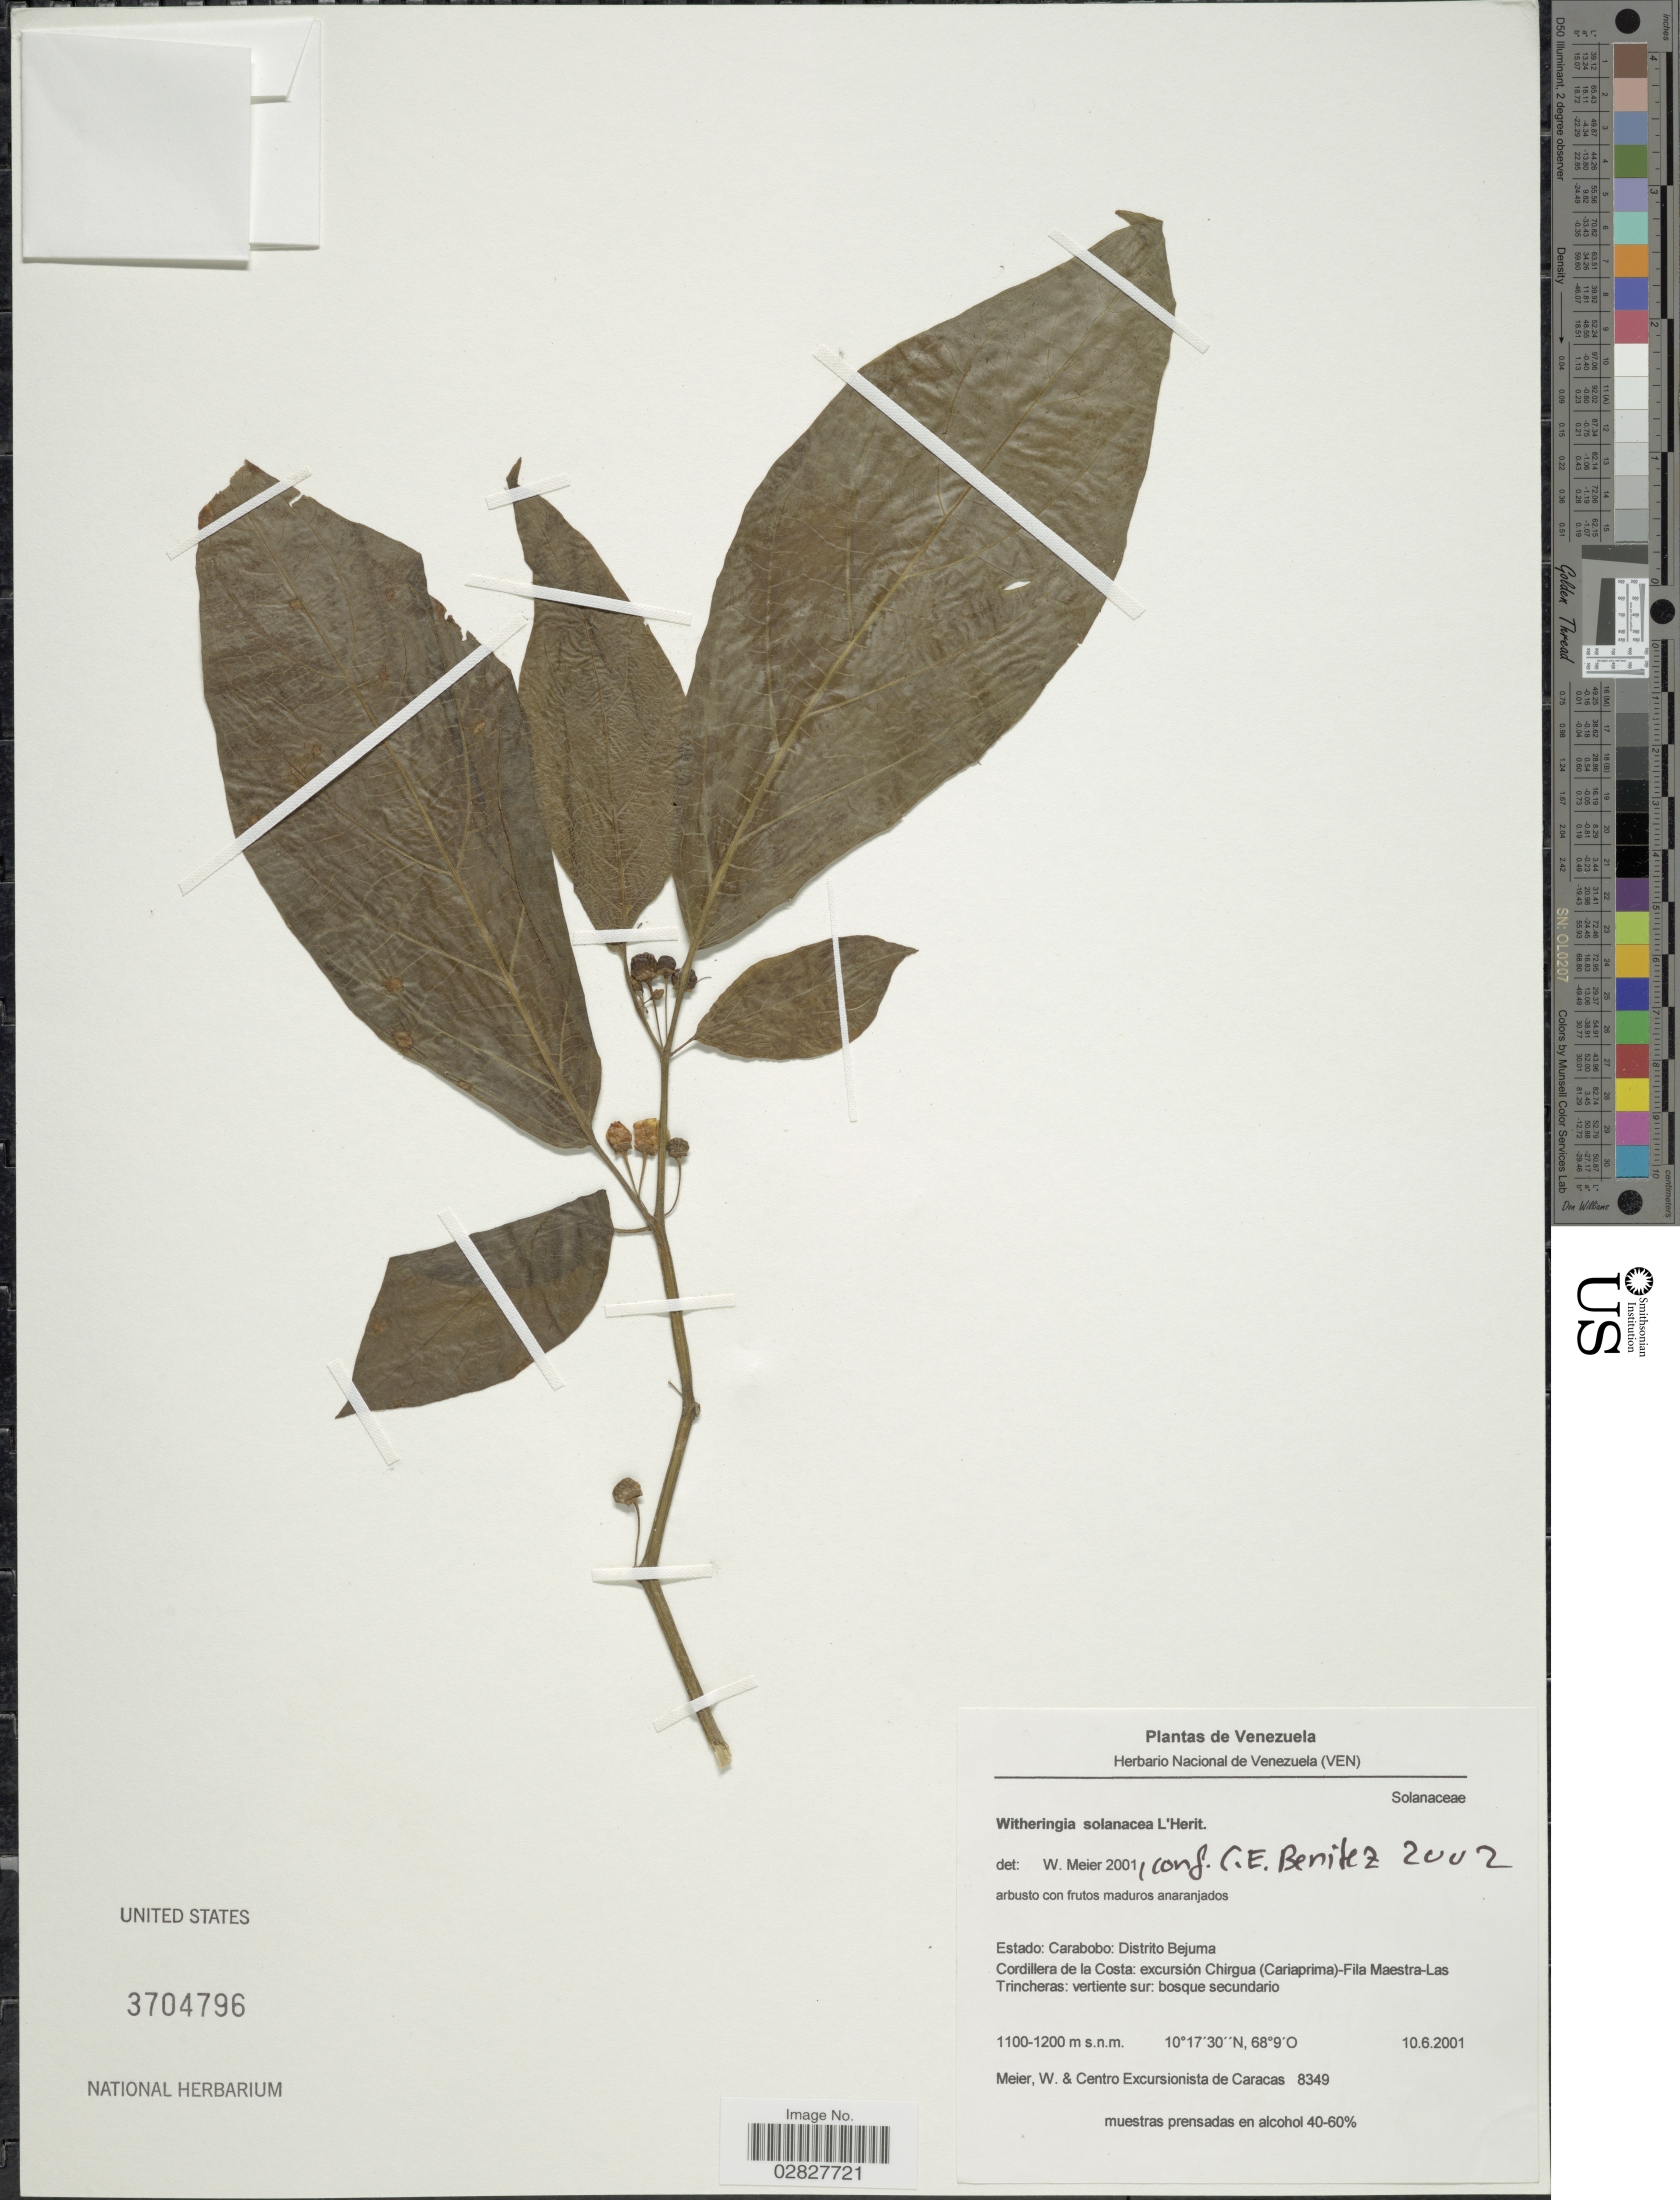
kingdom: Plantae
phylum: Tracheophyta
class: Magnoliopsida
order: Solanales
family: Solanaceae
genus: Witheringia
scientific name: Witheringia solanacea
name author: L'Hér.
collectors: W. Meier & Centro Excurs. Caracas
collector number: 8349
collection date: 2001-06-10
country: Venezuela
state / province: Carabobo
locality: Distrito Bejuma. Cordillera de la Costa: excursión Chirgua (Cariaprima)-Fila Maestra-Las Trincheras: vertiente sur: bosque secundario.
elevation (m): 1100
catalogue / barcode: US 3704796